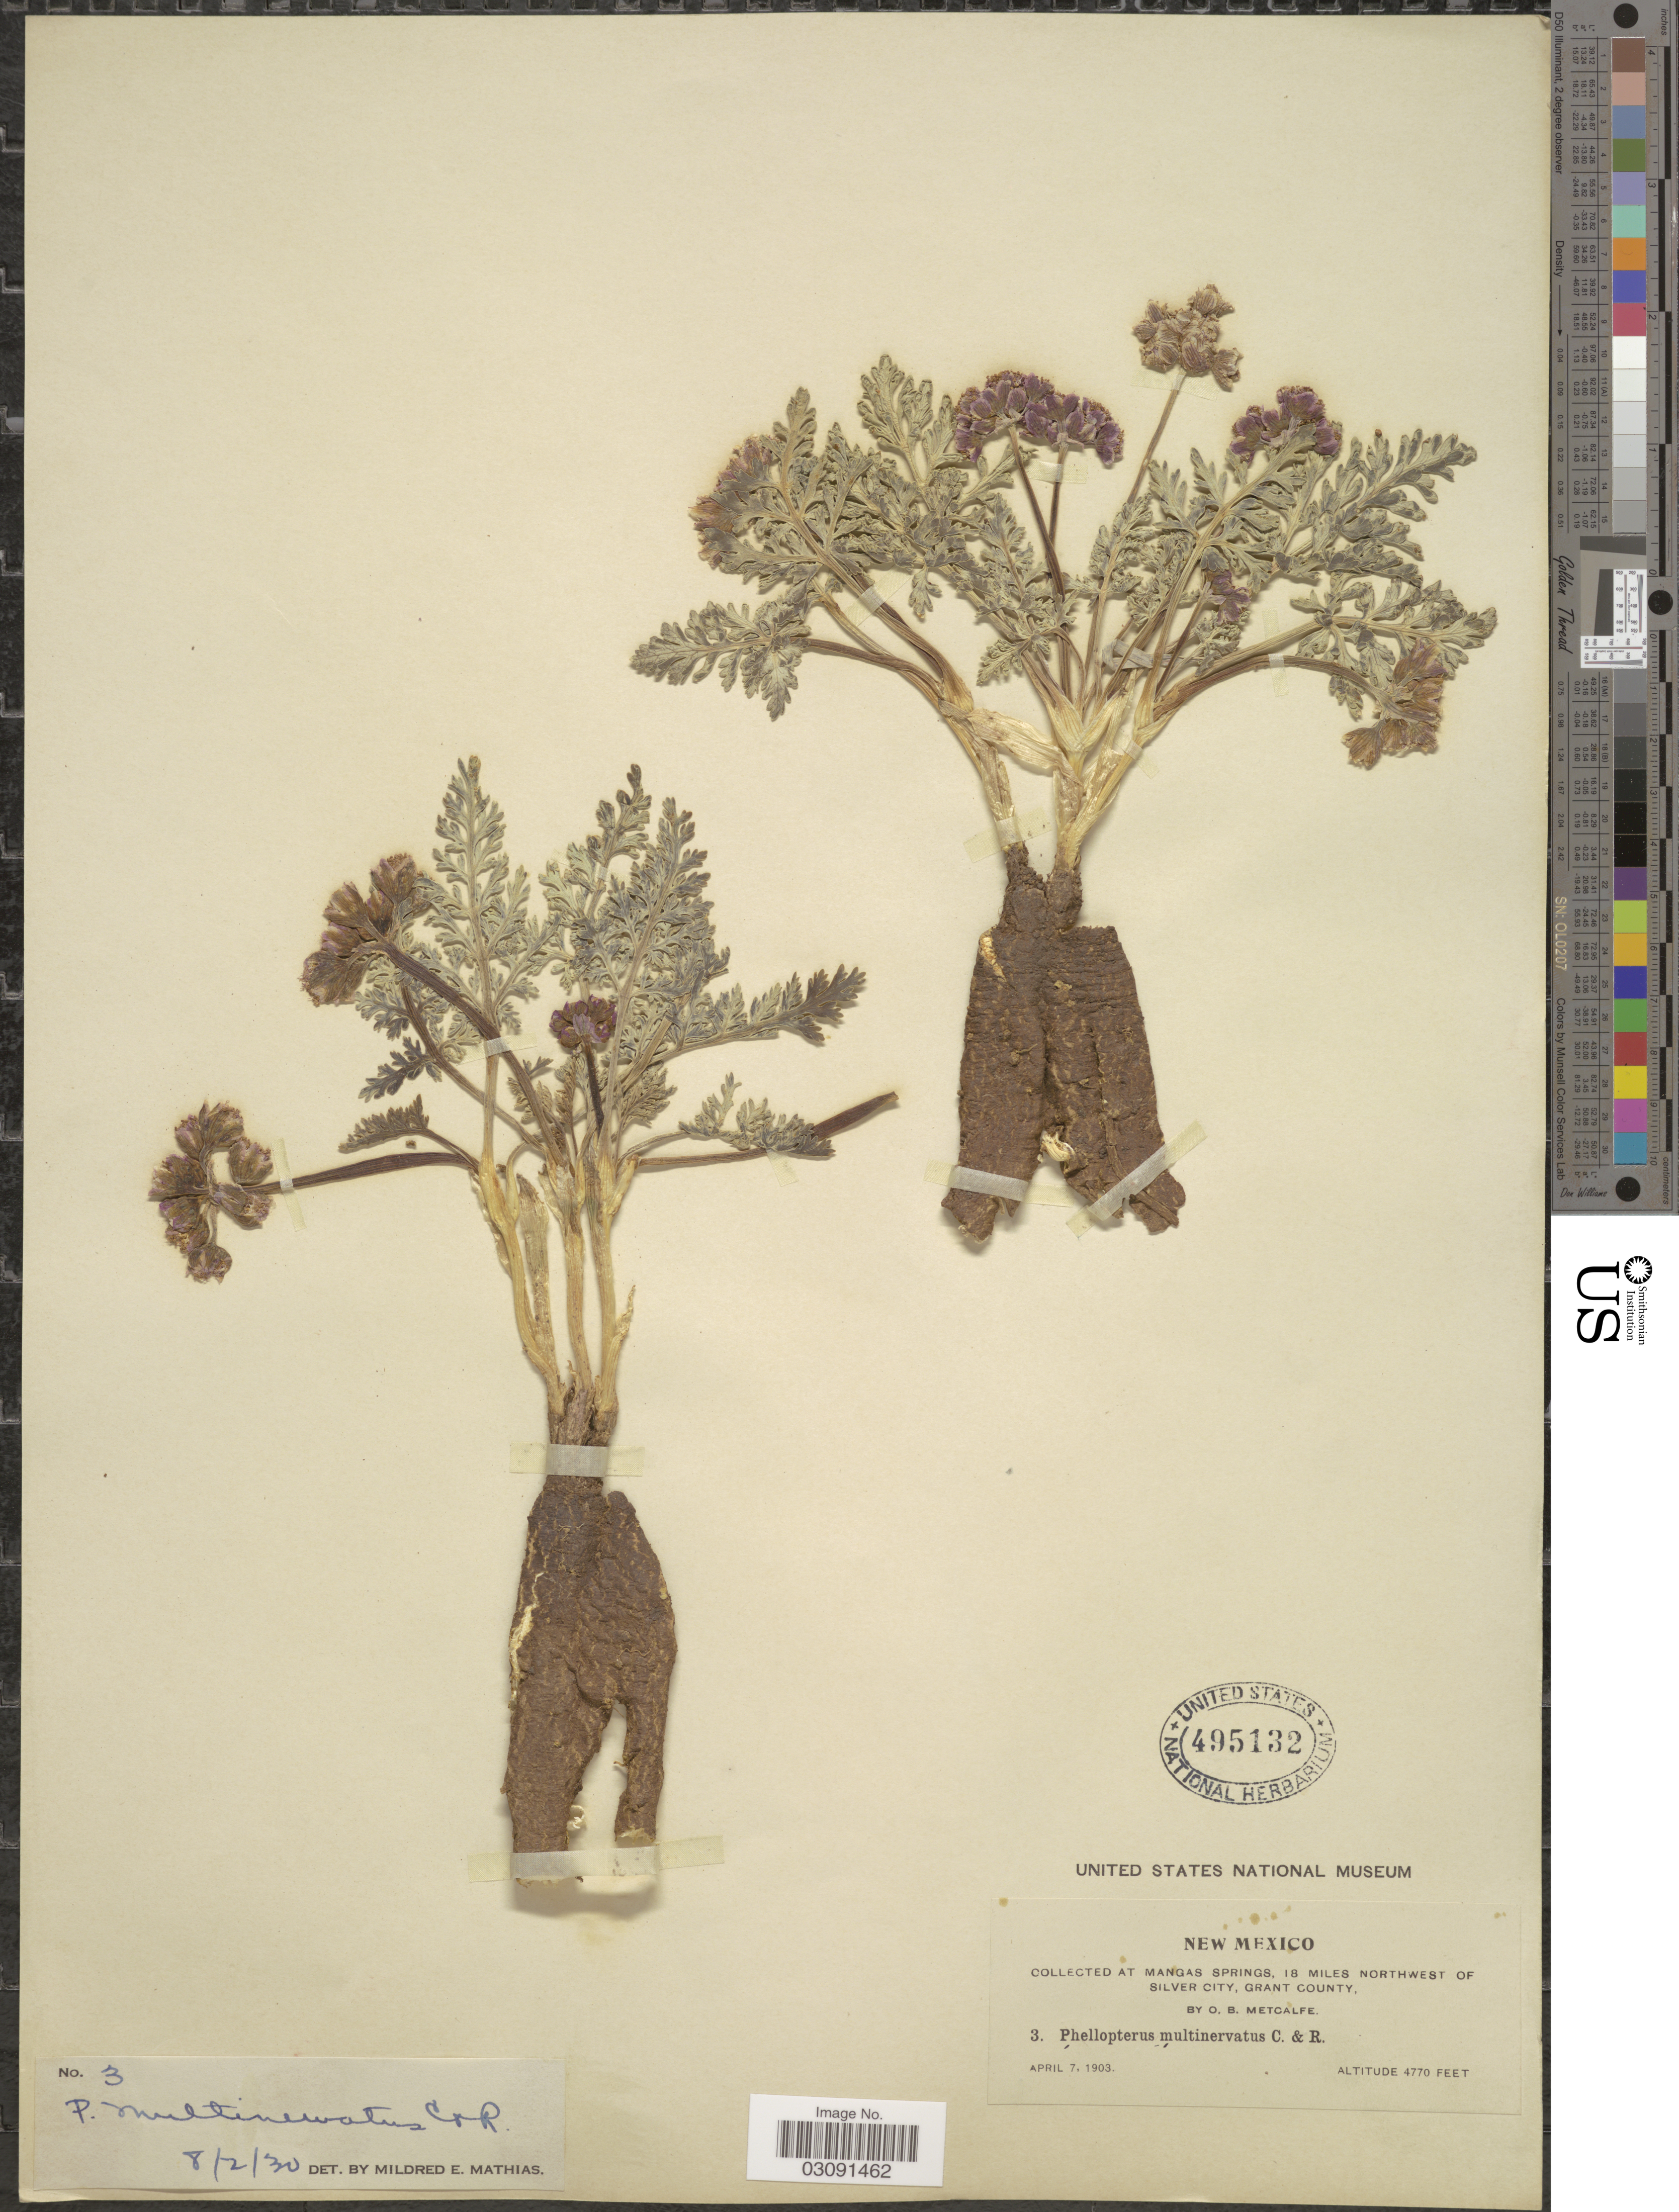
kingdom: Plantae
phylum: Tracheophyta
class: Magnoliopsida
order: Apiales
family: Apiaceae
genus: Cymopterus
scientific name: Cymopterus multinervatus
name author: (J.M. Coult.) Tidestr.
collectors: O. B. Metcalfe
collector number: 3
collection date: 1903-04-07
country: United States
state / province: New Mexico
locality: At Mangas Springs, 18 miles northwest of Silver City, Grant County.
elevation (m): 1454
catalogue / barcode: US 495132